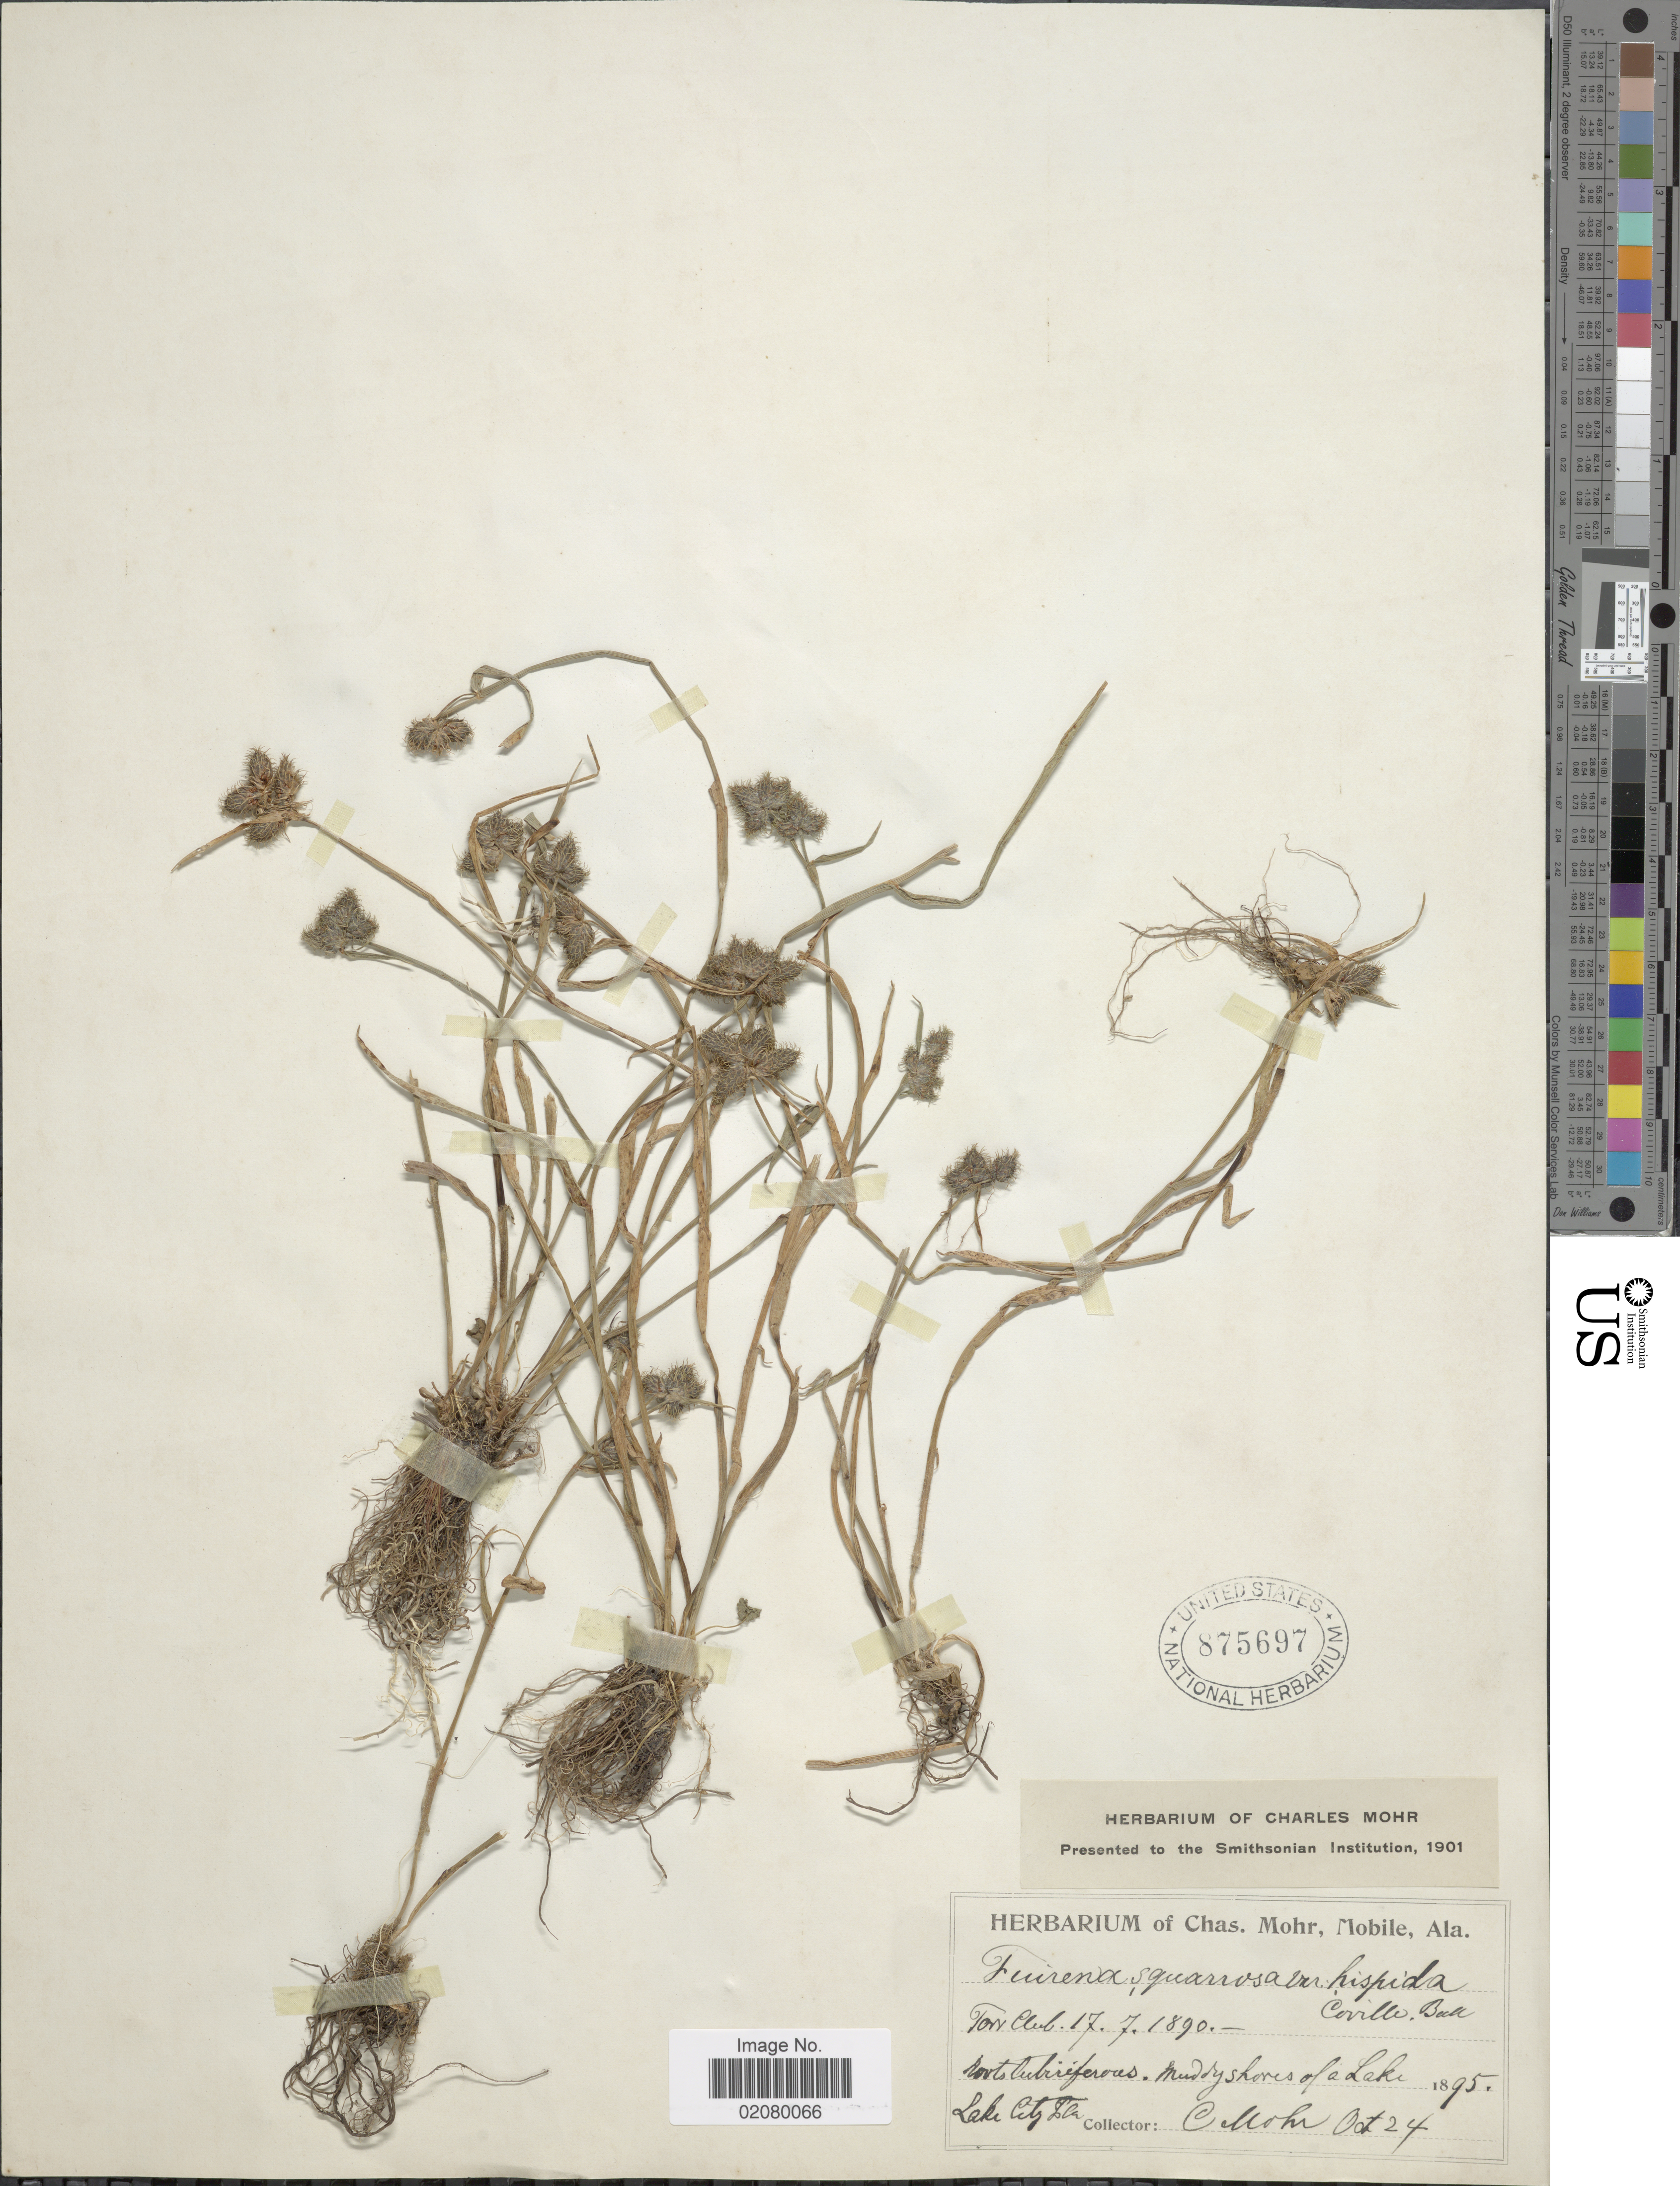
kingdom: Plantae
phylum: Tracheophyta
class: Liliopsida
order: Poales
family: Cyperaceae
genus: Fuirena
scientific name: Fuirena squarrosa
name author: Michx.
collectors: C. T. Mohr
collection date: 1895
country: United States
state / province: Florida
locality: Muddy shores of a lake, Lake City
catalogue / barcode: US 875697